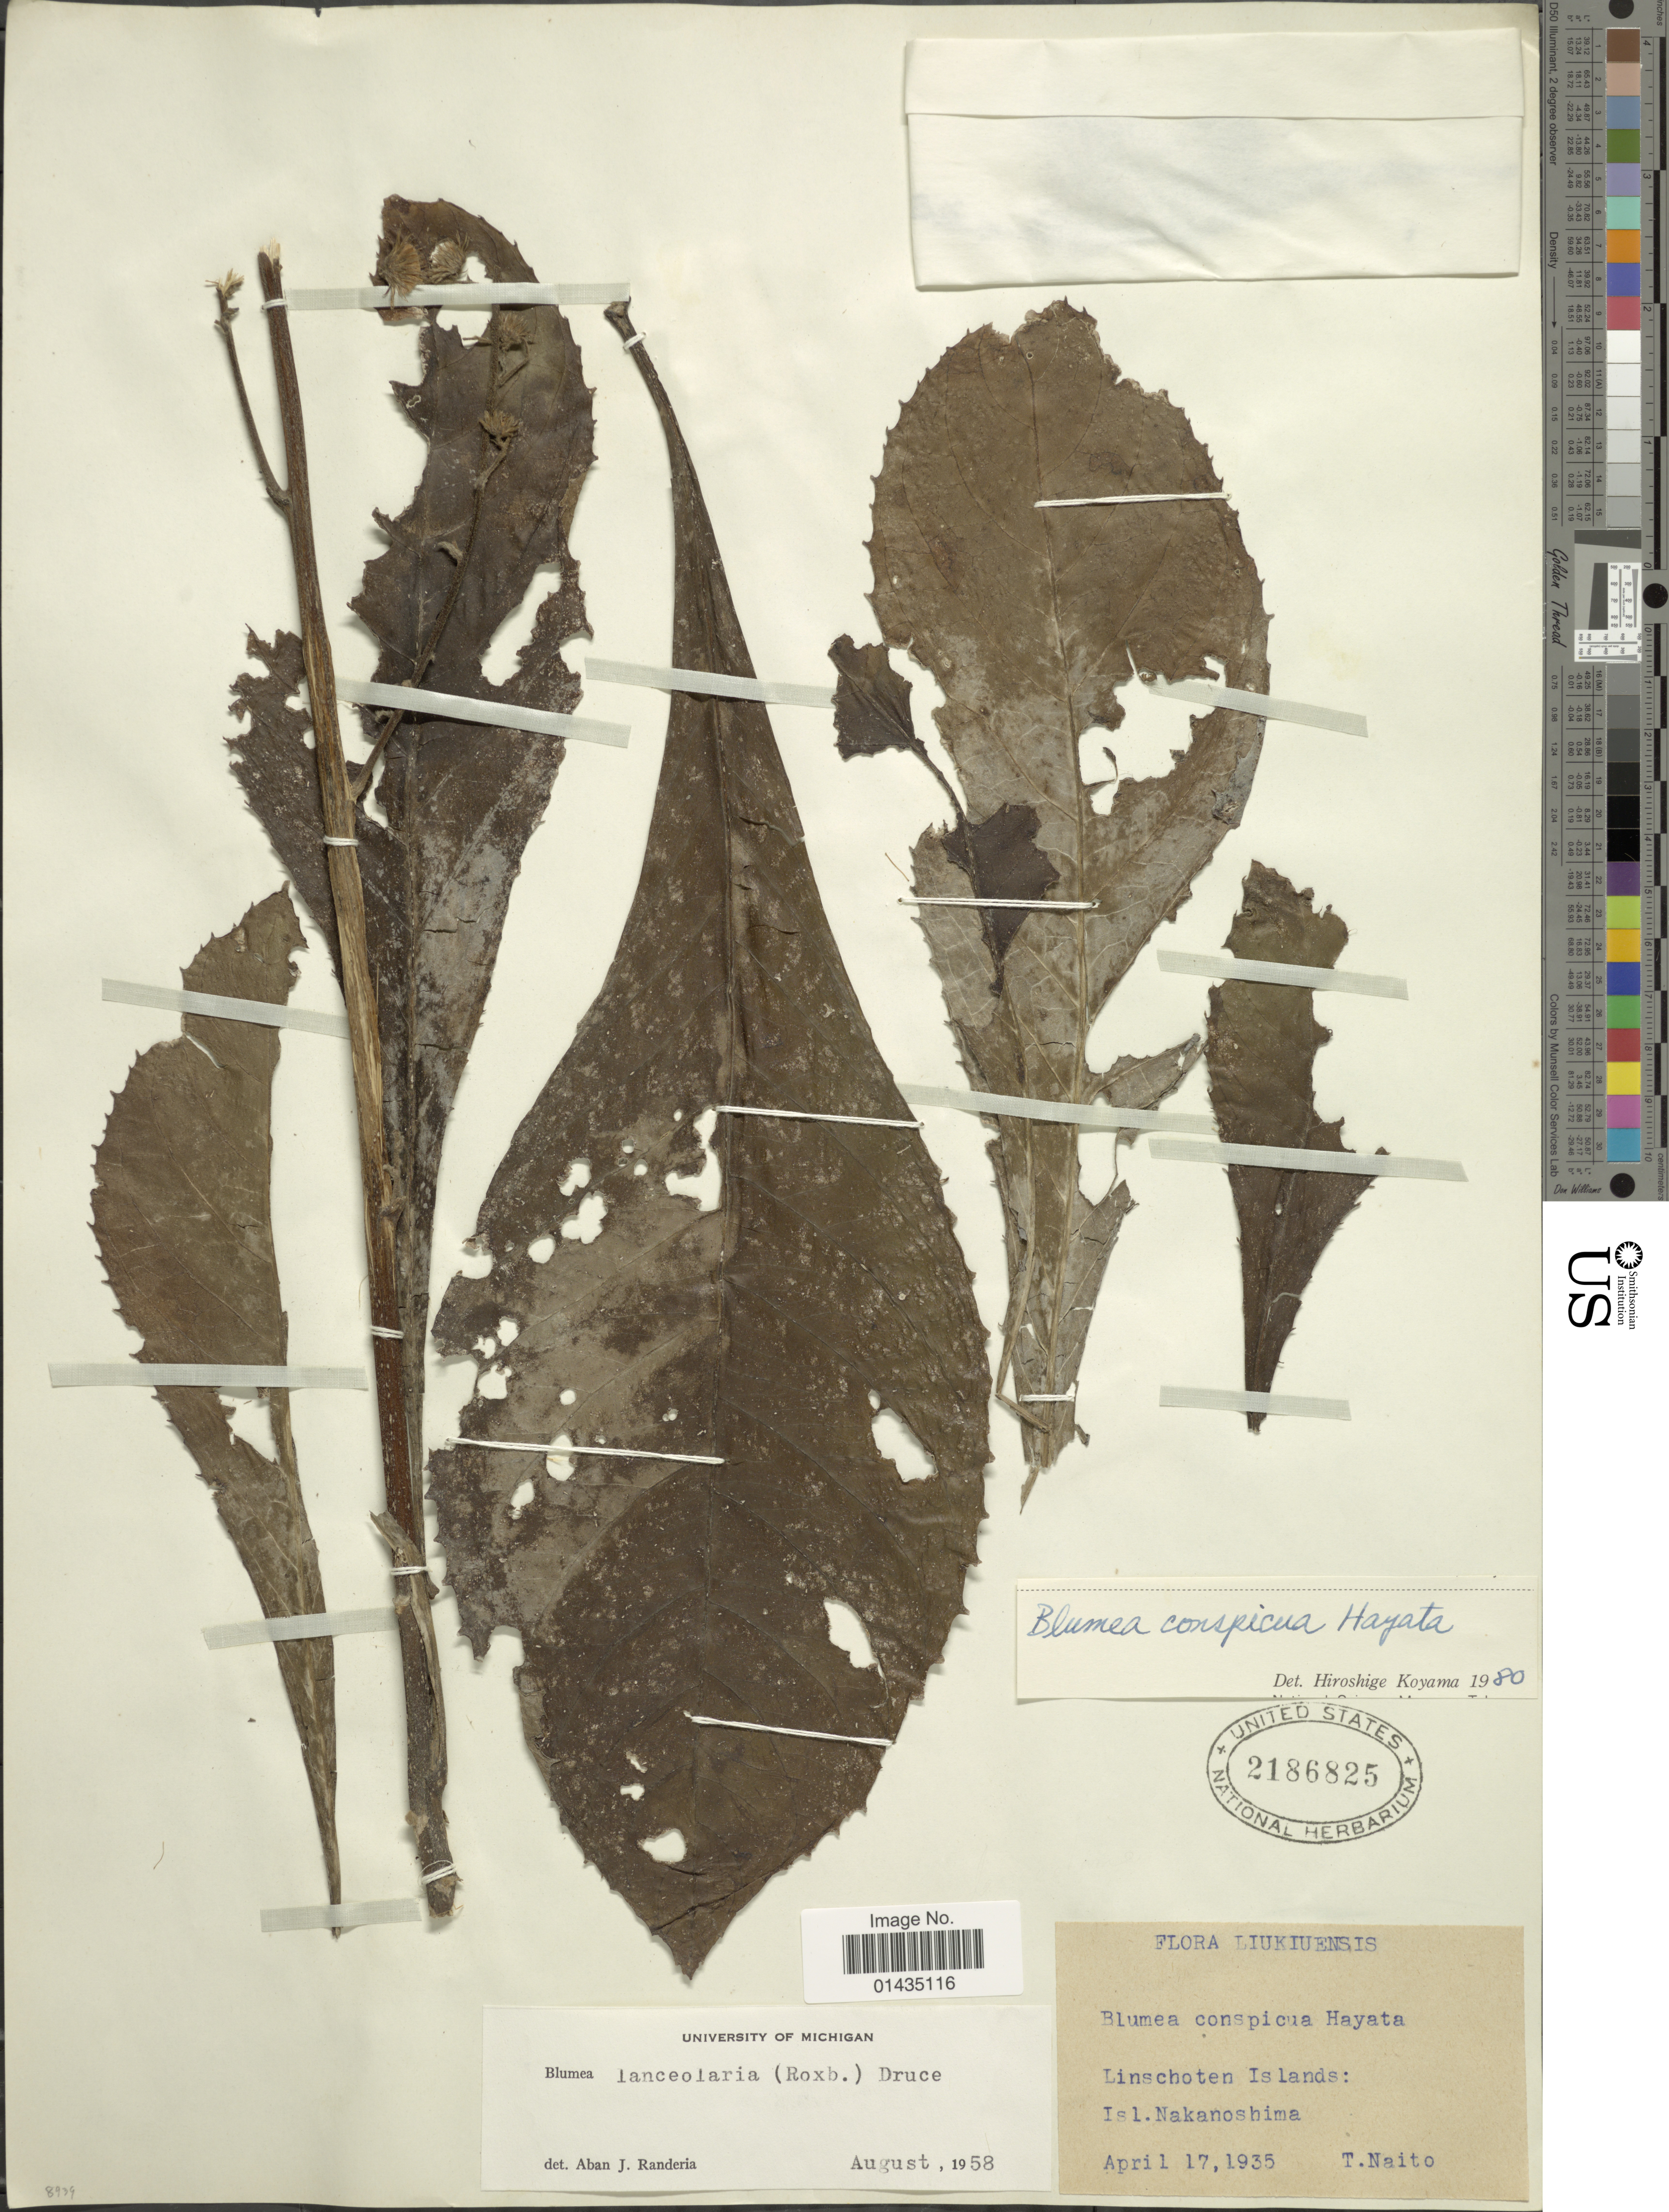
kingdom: Plantae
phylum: Tracheophyta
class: Magnoliopsida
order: Asterales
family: Asteraceae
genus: Blumea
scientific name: Blumea conspicua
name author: Hayata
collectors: T. Naito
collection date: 1935-04-17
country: Japan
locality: Liukiuensis, Linschoten Islands, Isl. Nakanoshima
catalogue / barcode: US 2186825